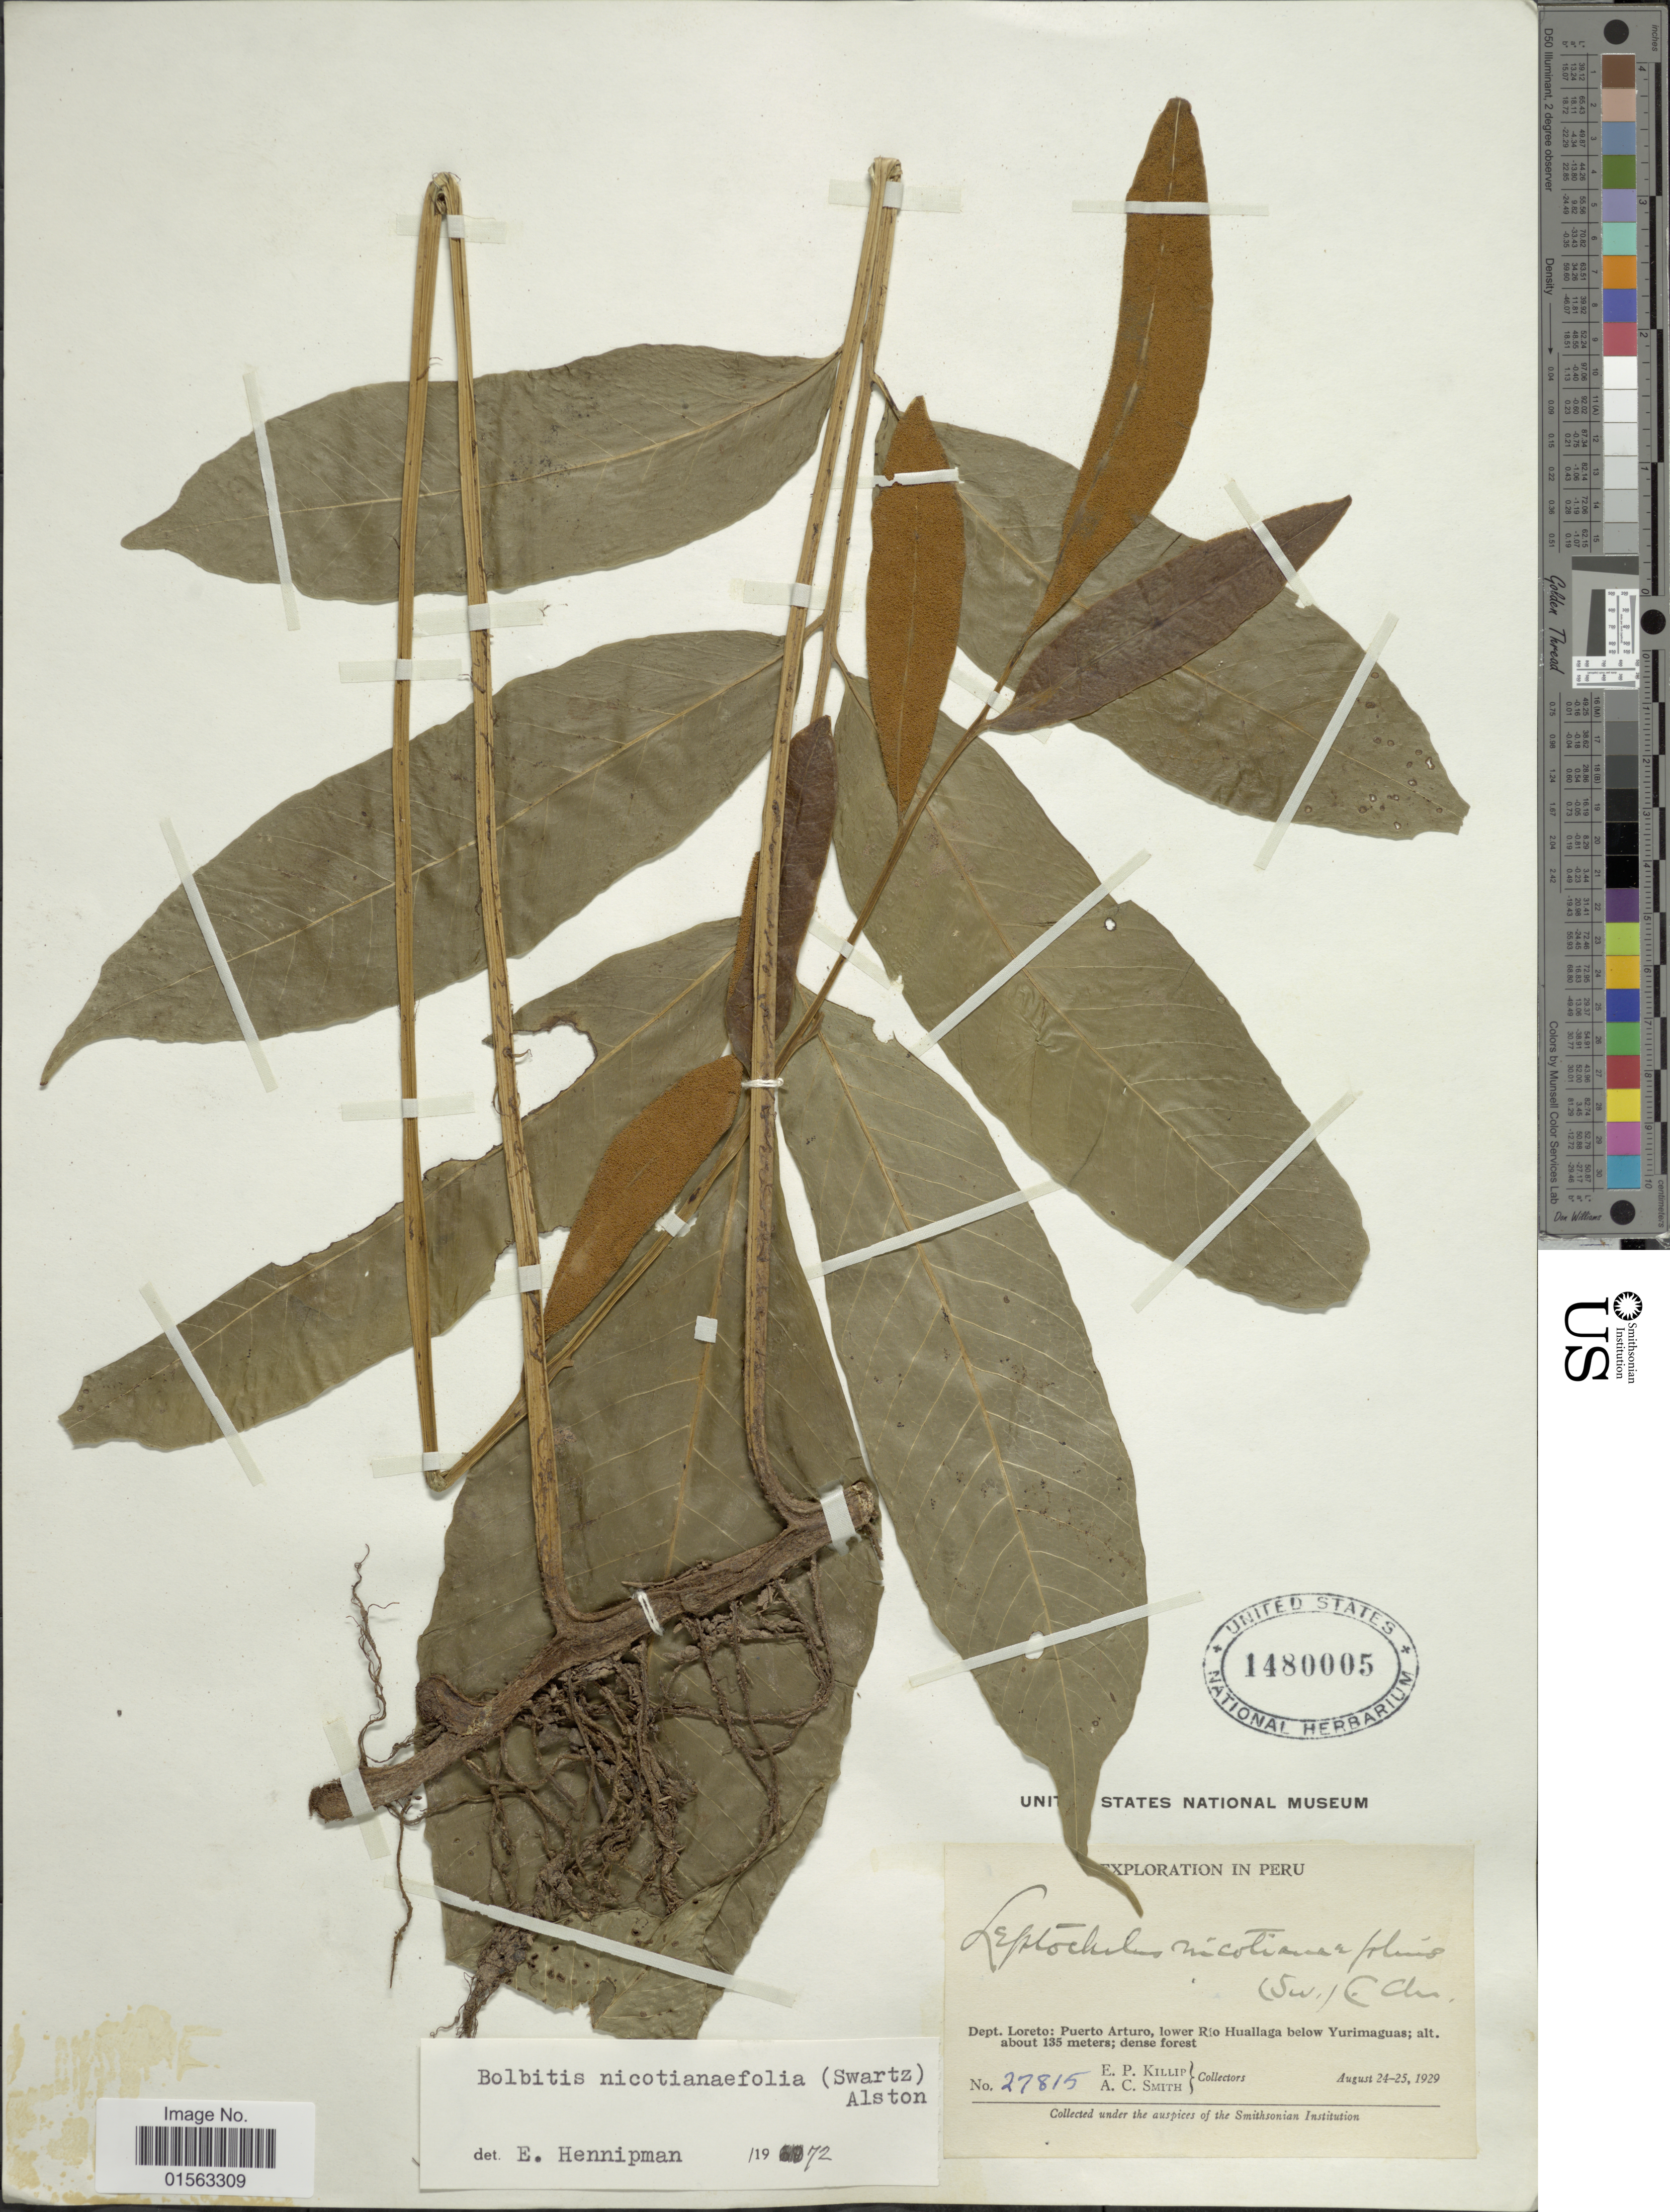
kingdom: Plantae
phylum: Tracheophyta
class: Polypodiopsida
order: Polypodiales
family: Dryopteridaceae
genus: Mickelia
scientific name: Mickelia nicotianifolia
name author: (Sw.) R.C. Moran et al.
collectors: E. P. Killip & A. C. Smith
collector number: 27815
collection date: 1929-08-24/1929-08-25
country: Peru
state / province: Loreto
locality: Puero Arturo, lower Río Huallago Yurimaguas, dense forest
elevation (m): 135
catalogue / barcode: US 1480005